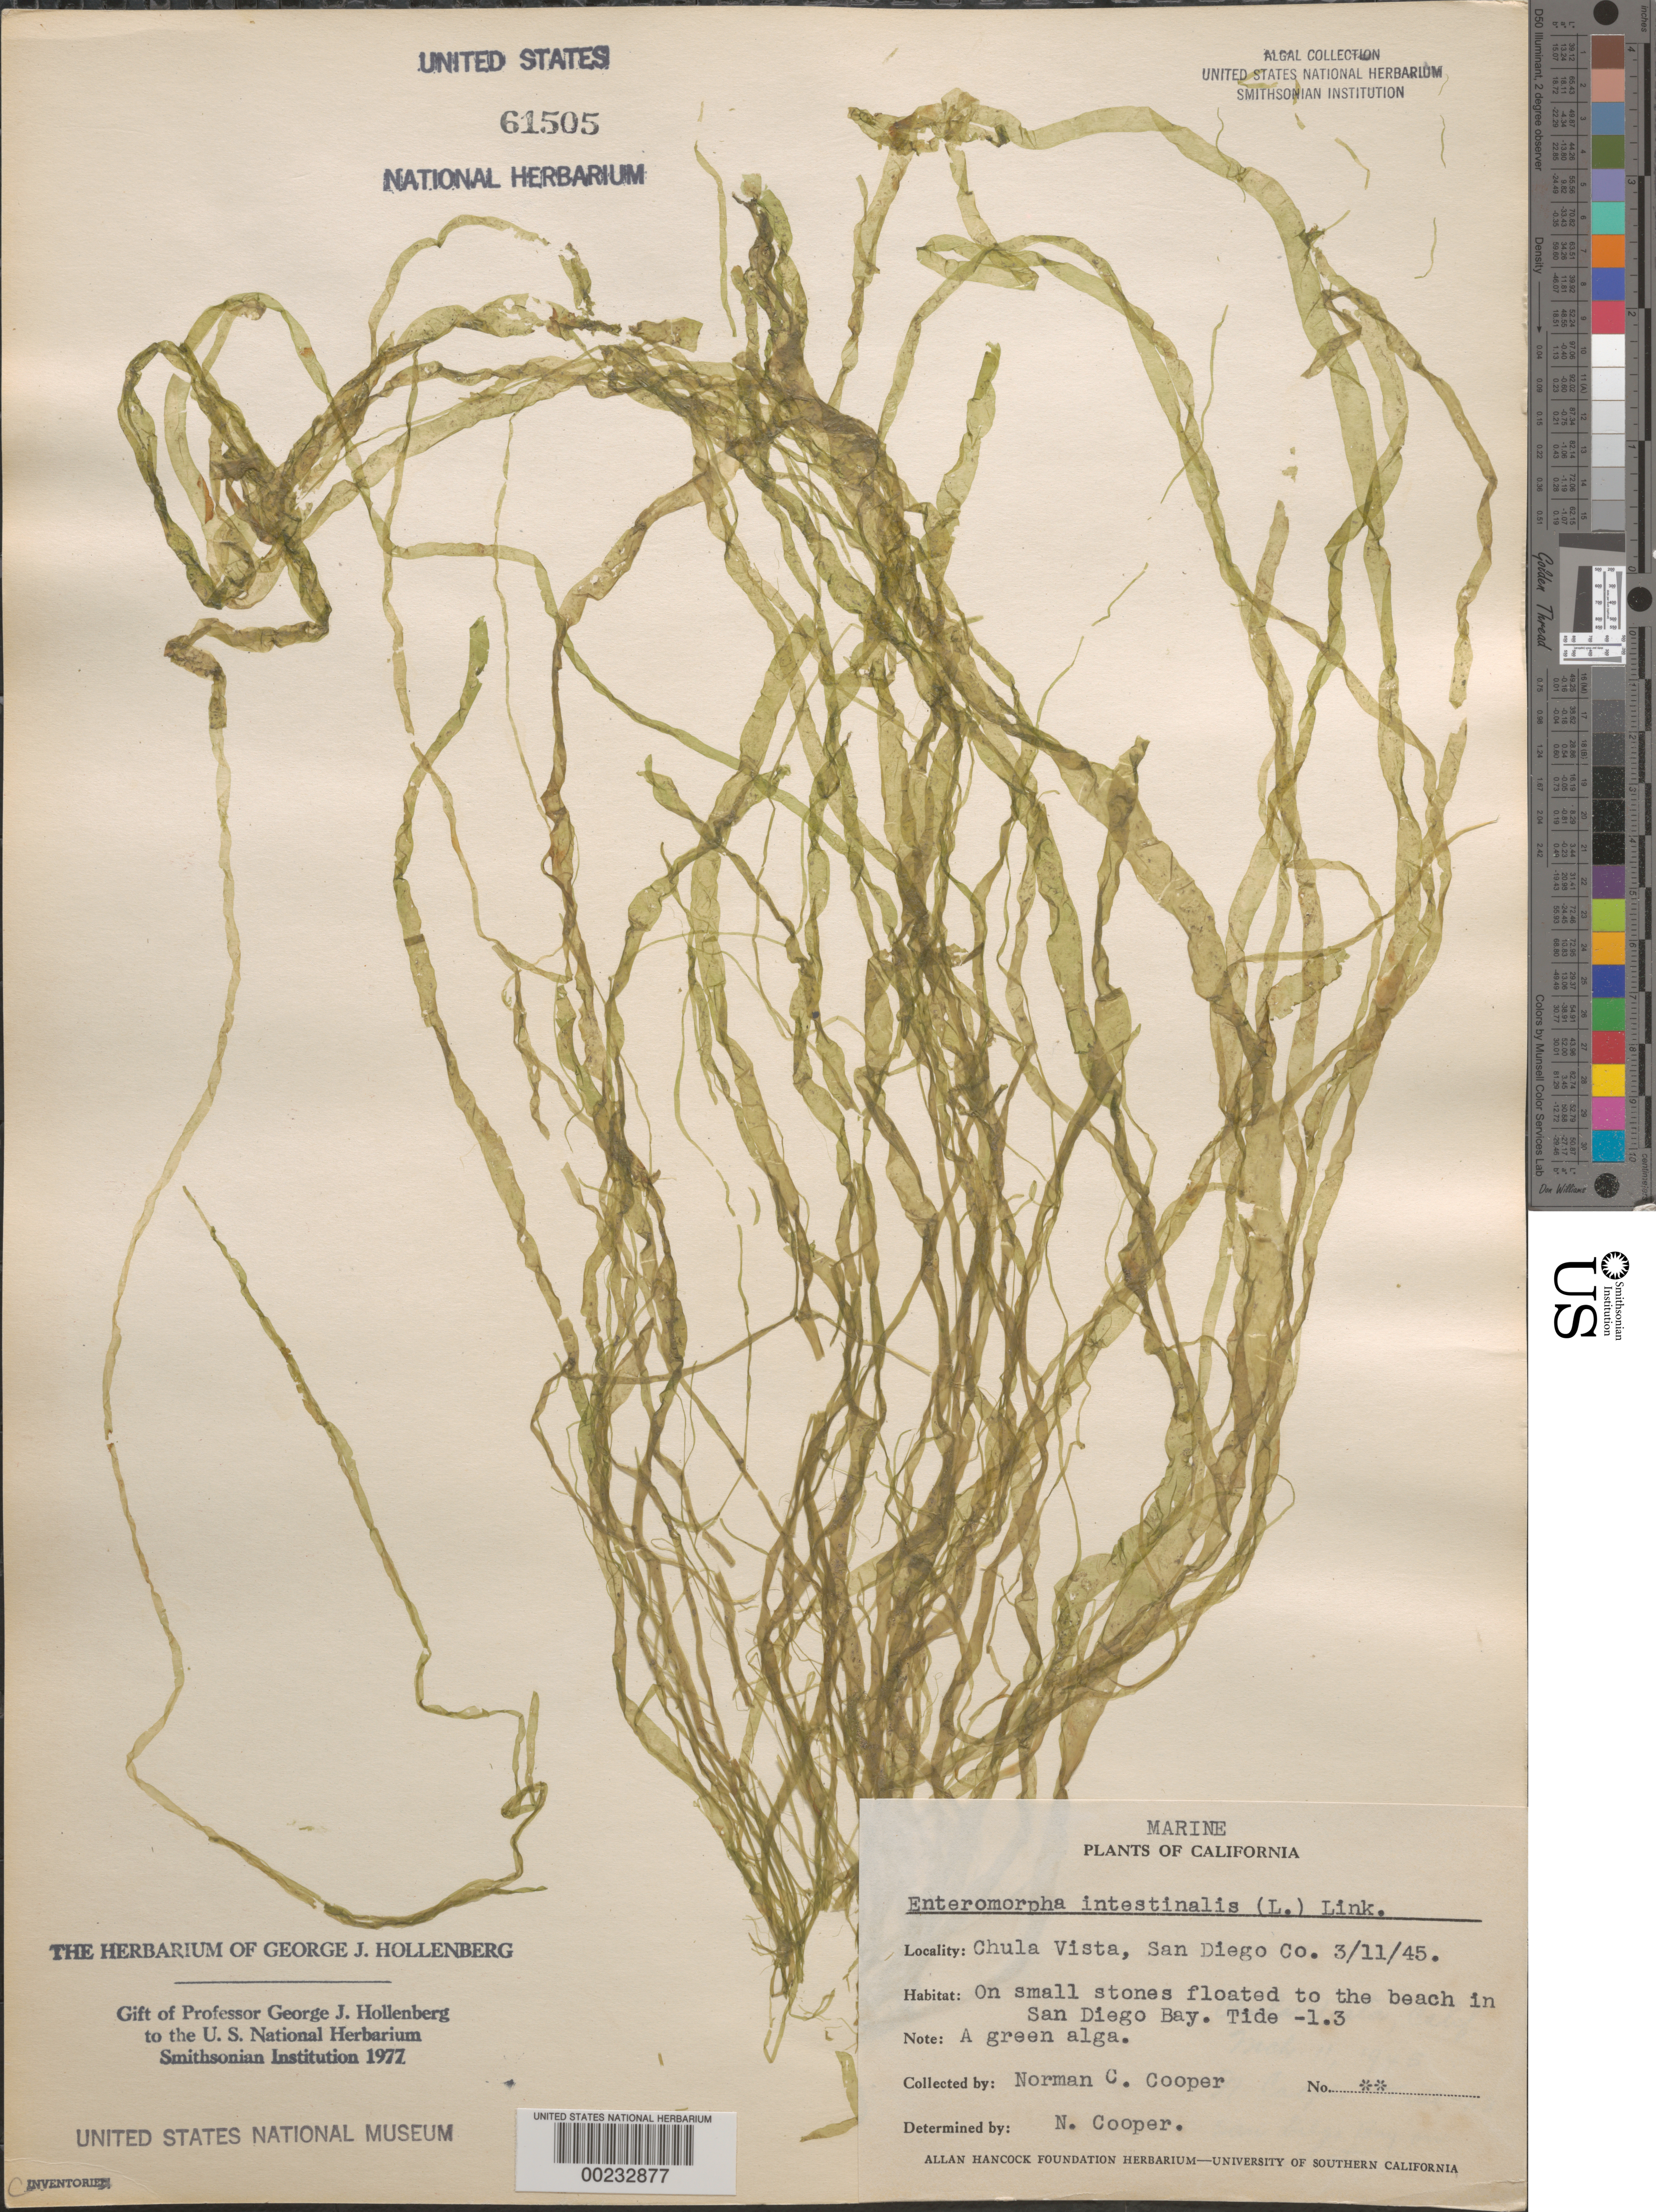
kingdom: Plantae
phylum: Chlorophyta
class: Ulvophyceae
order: Ulvales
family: Ulvaceae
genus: Ulva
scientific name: Ulva intestinalis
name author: L.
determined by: Algae name updating Project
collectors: N. Cooper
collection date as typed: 11 Mar 1945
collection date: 1945-03-11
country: United States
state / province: California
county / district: San Diego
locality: Chula Vista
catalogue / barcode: US 61505